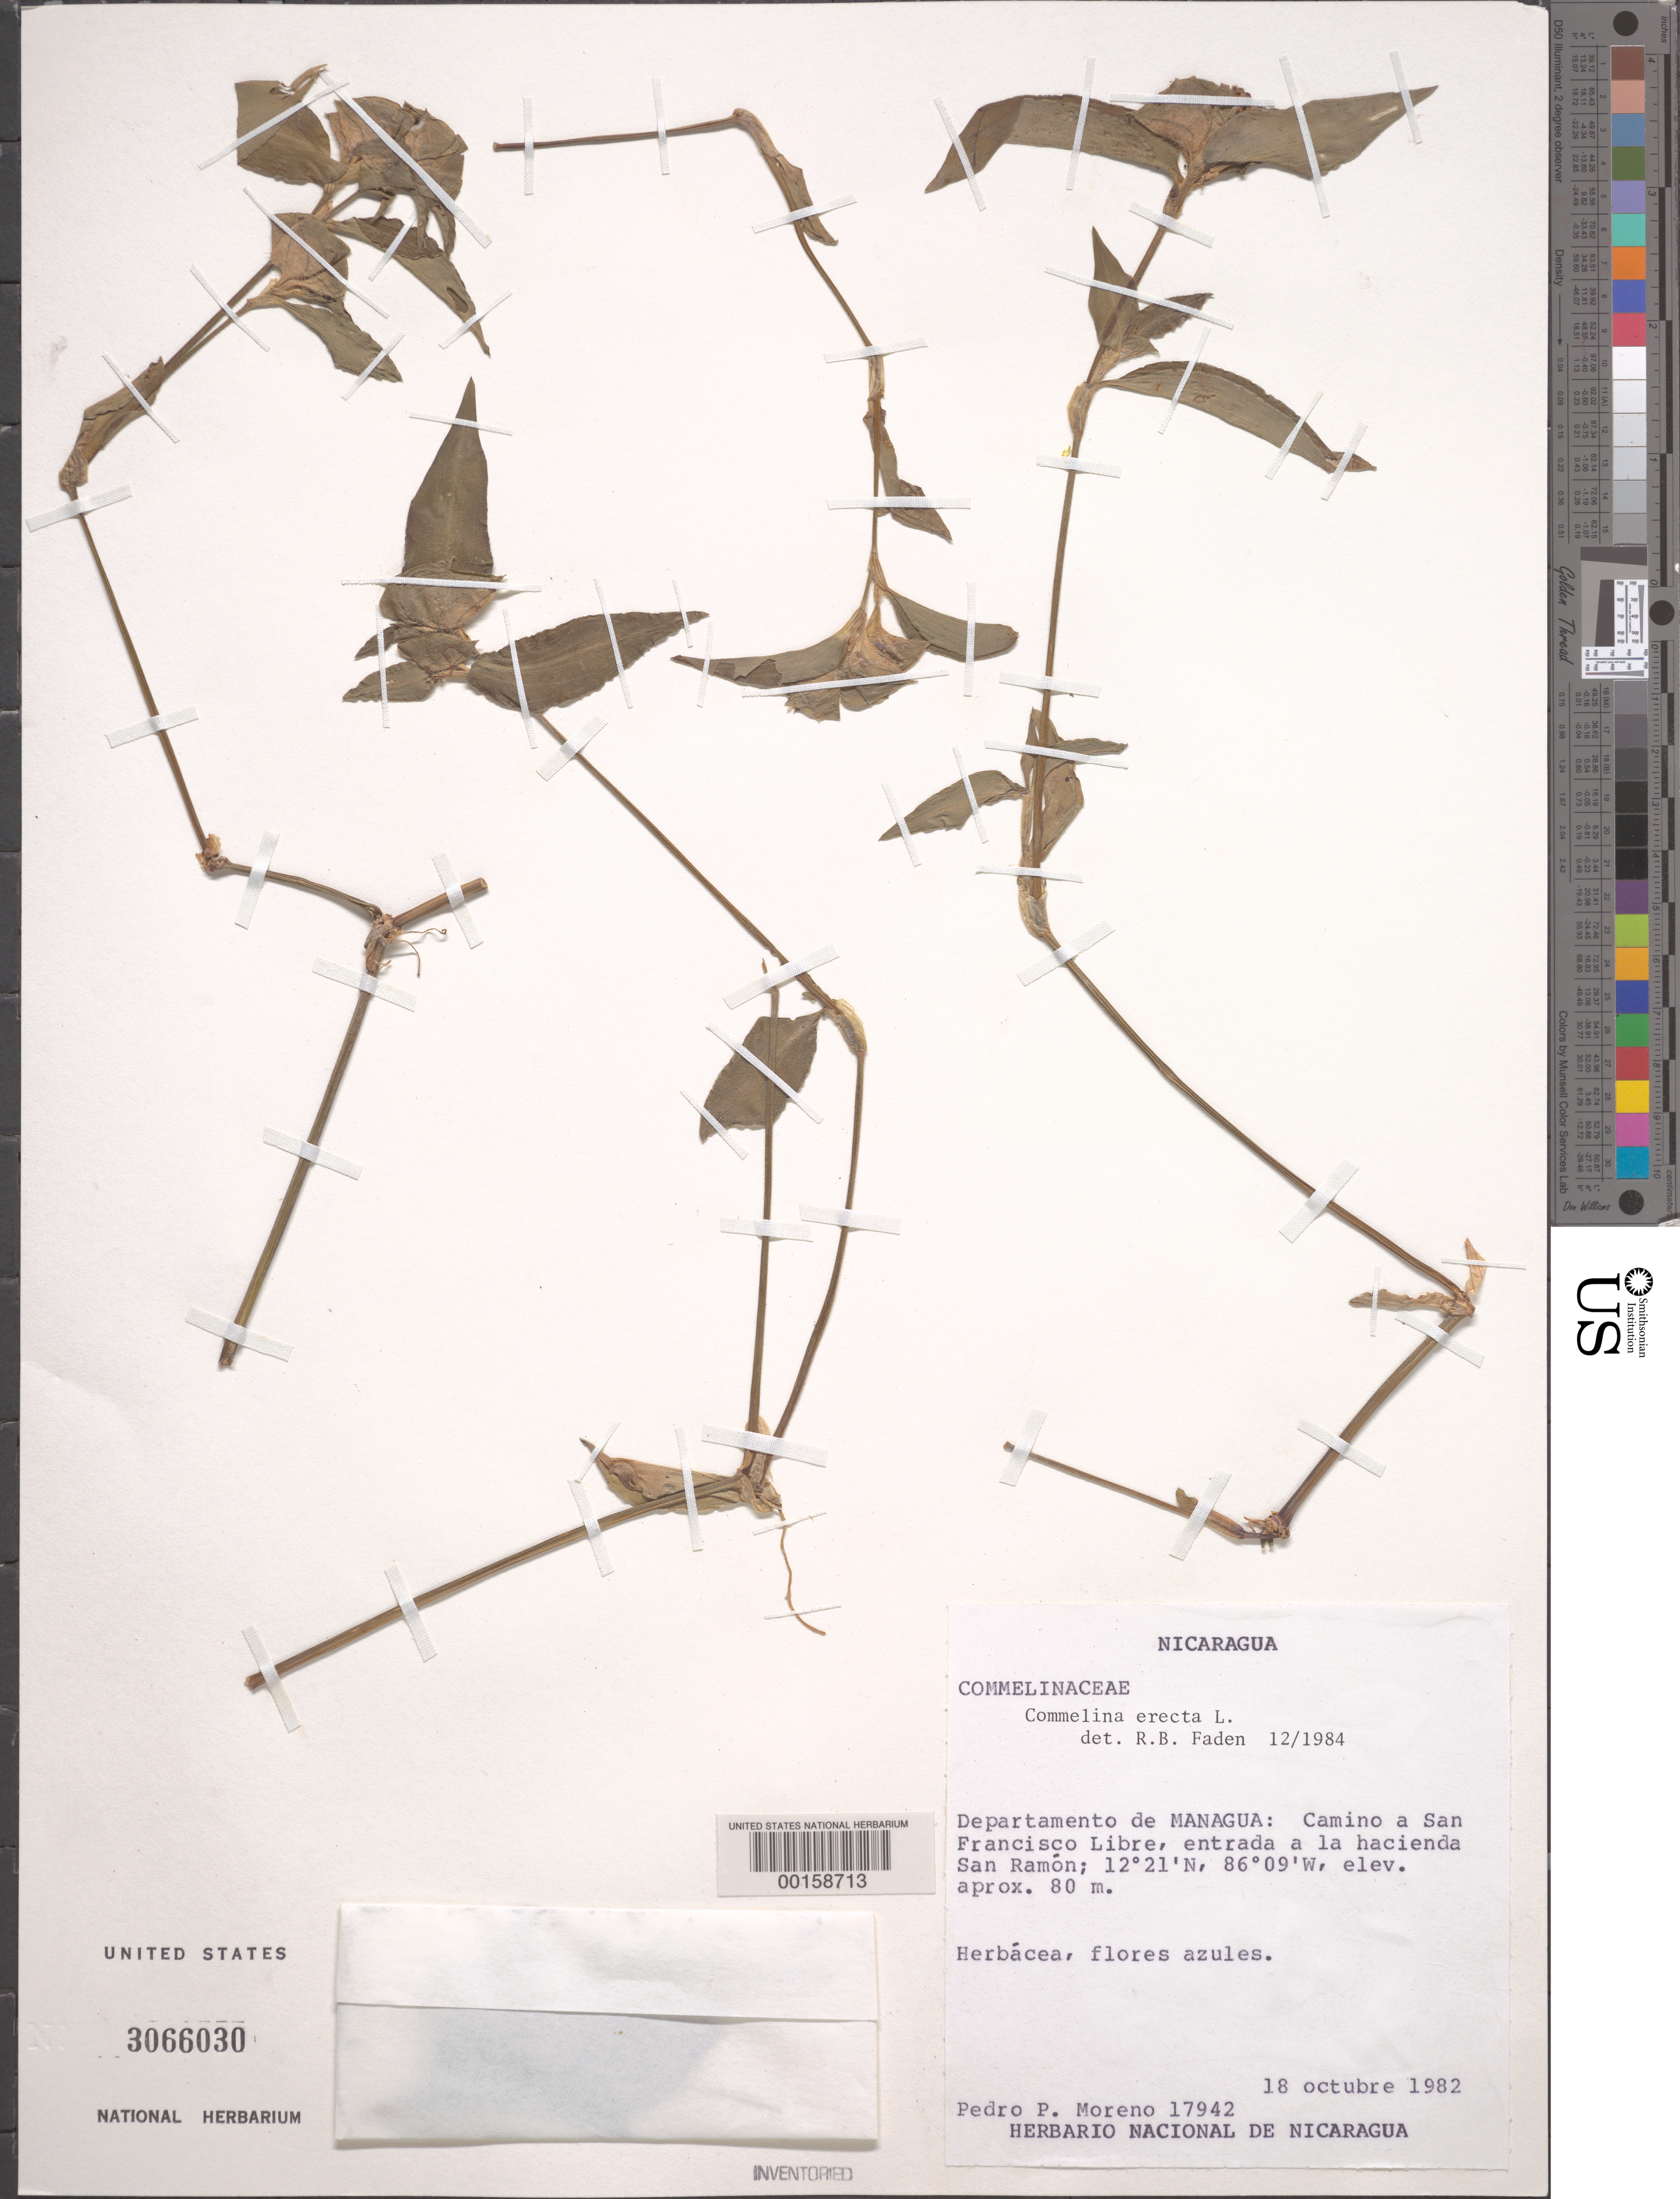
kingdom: Plantae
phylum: Tracheophyta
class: Liliopsida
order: Commelinales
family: Commelinaceae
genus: Commelina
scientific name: Commelina erecta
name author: L.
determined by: Faden, Robert B., (US), Smithsonian Institution - National Museum of Natural History (UNITED STATES)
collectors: P. Moreno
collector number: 17942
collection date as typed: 18 Oct 1982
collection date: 1982-10-18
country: Nicaragua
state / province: Managua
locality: Rod to san francisco libre, hacienda san ramon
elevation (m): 80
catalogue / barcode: US 3066030